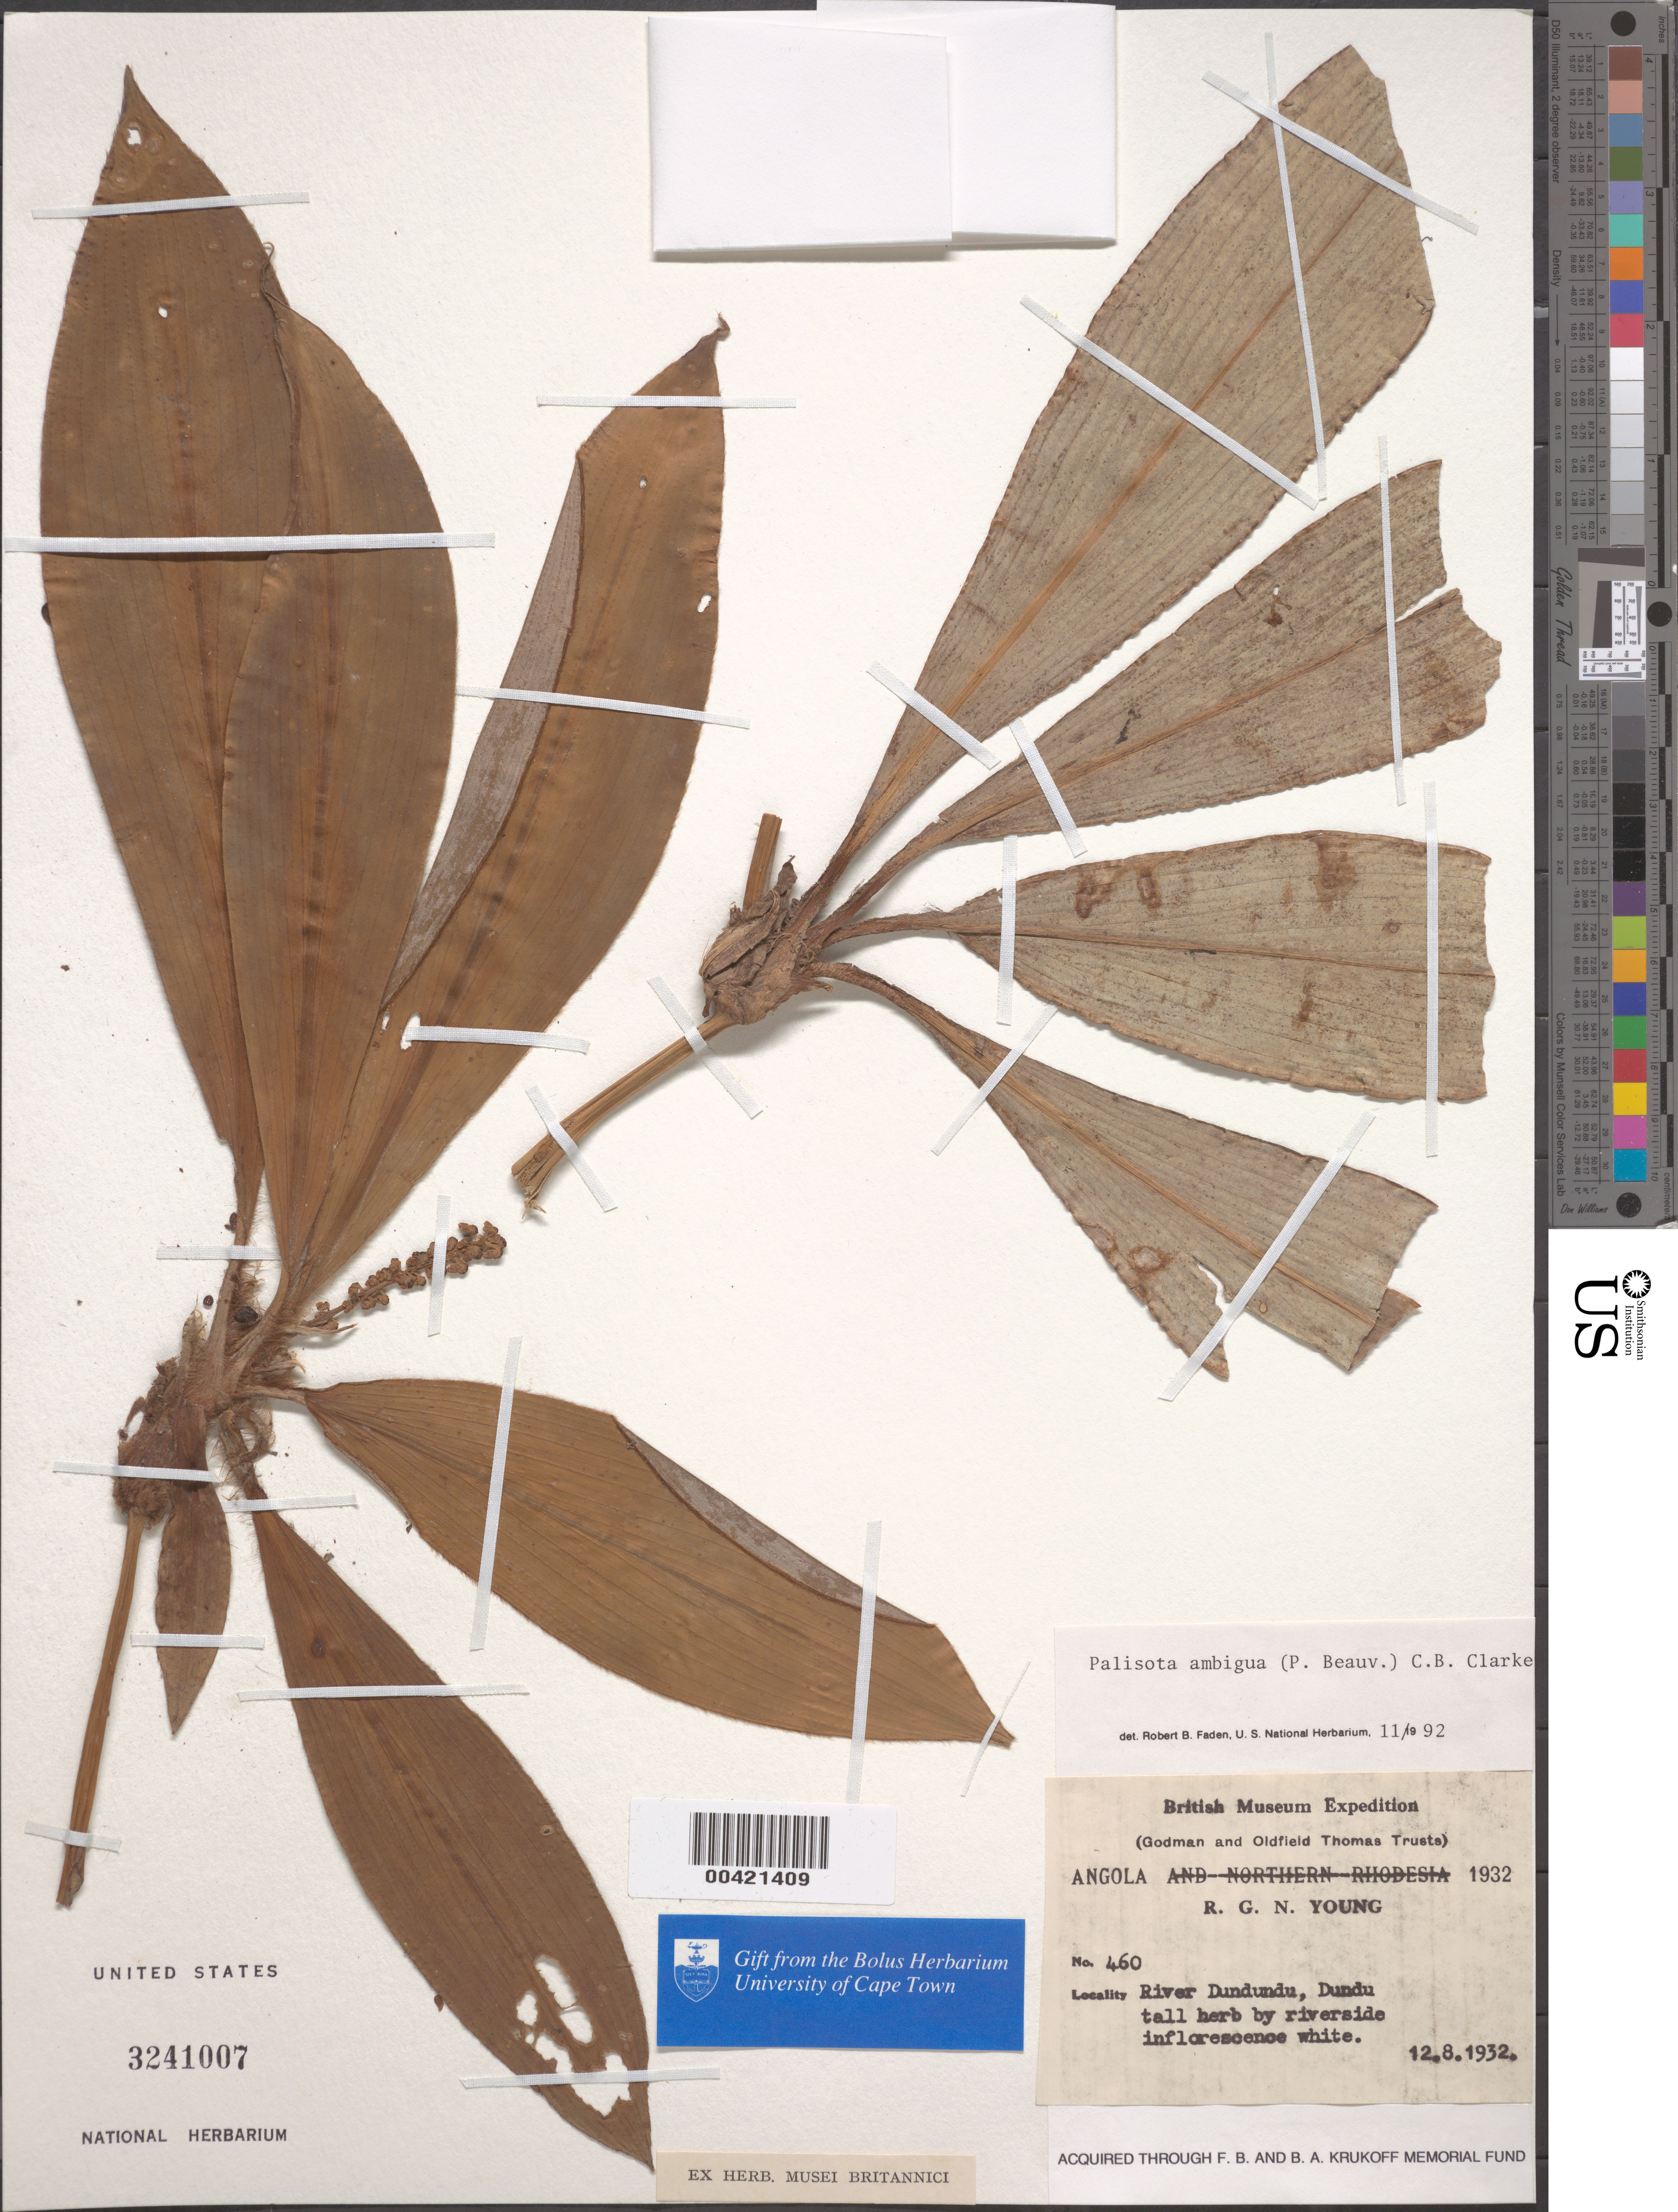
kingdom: Plantae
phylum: Tracheophyta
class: Liliopsida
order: Commelinales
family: Commelinaceae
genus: Palisota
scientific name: Palisota ambigua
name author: (P. Beauv.) C.B. Clarke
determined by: Faden, Robert B., (US), Smithsonian Institution - National Museum of Natural History (UNITED STATES)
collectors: R. Young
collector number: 460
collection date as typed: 12 Aug 1932 or 08 Dec 1932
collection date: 1932-08-12 or 1932-12-08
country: Angola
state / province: Lunda Norte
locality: Dundu, River Dundundu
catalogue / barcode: US 3241007